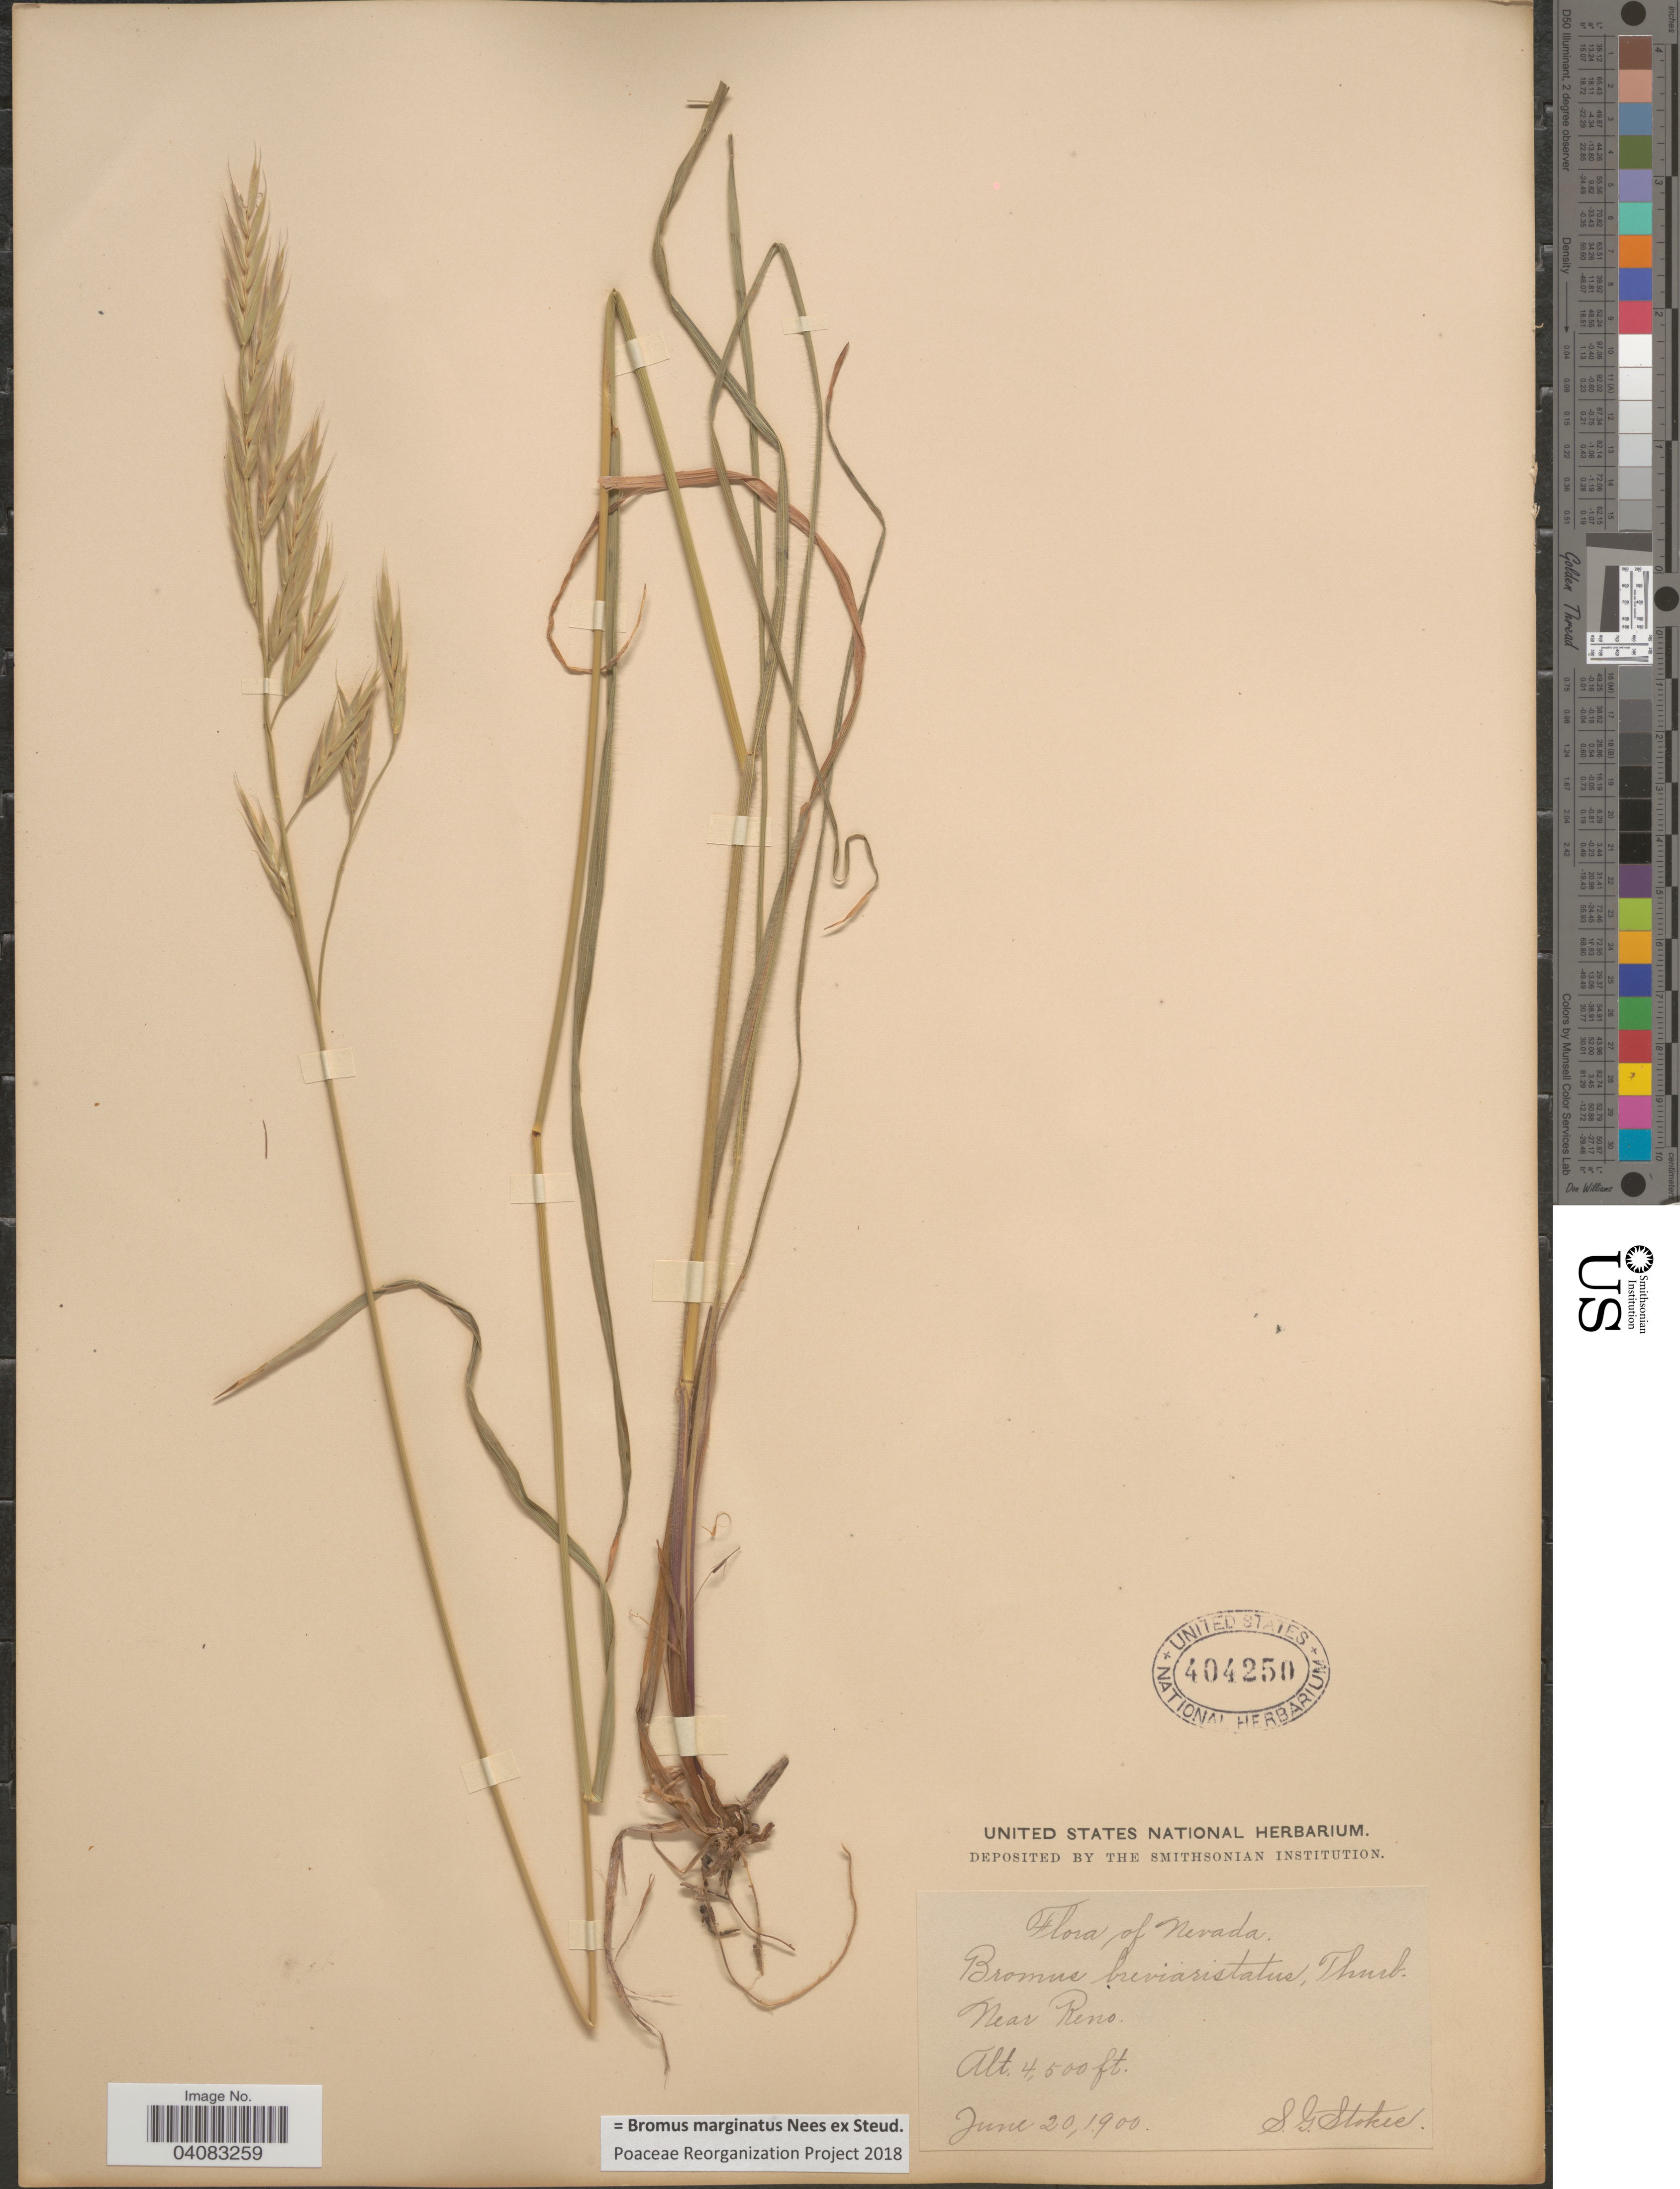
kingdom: Plantae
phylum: Tracheophyta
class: Liliopsida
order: Poales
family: Poaceae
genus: Bromus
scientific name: Bromus marginatus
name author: Nees ex Steud.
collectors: S. G. Stokes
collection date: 1900-06-20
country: United States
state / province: Nevada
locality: Near Reno.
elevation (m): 1372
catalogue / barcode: US 404250